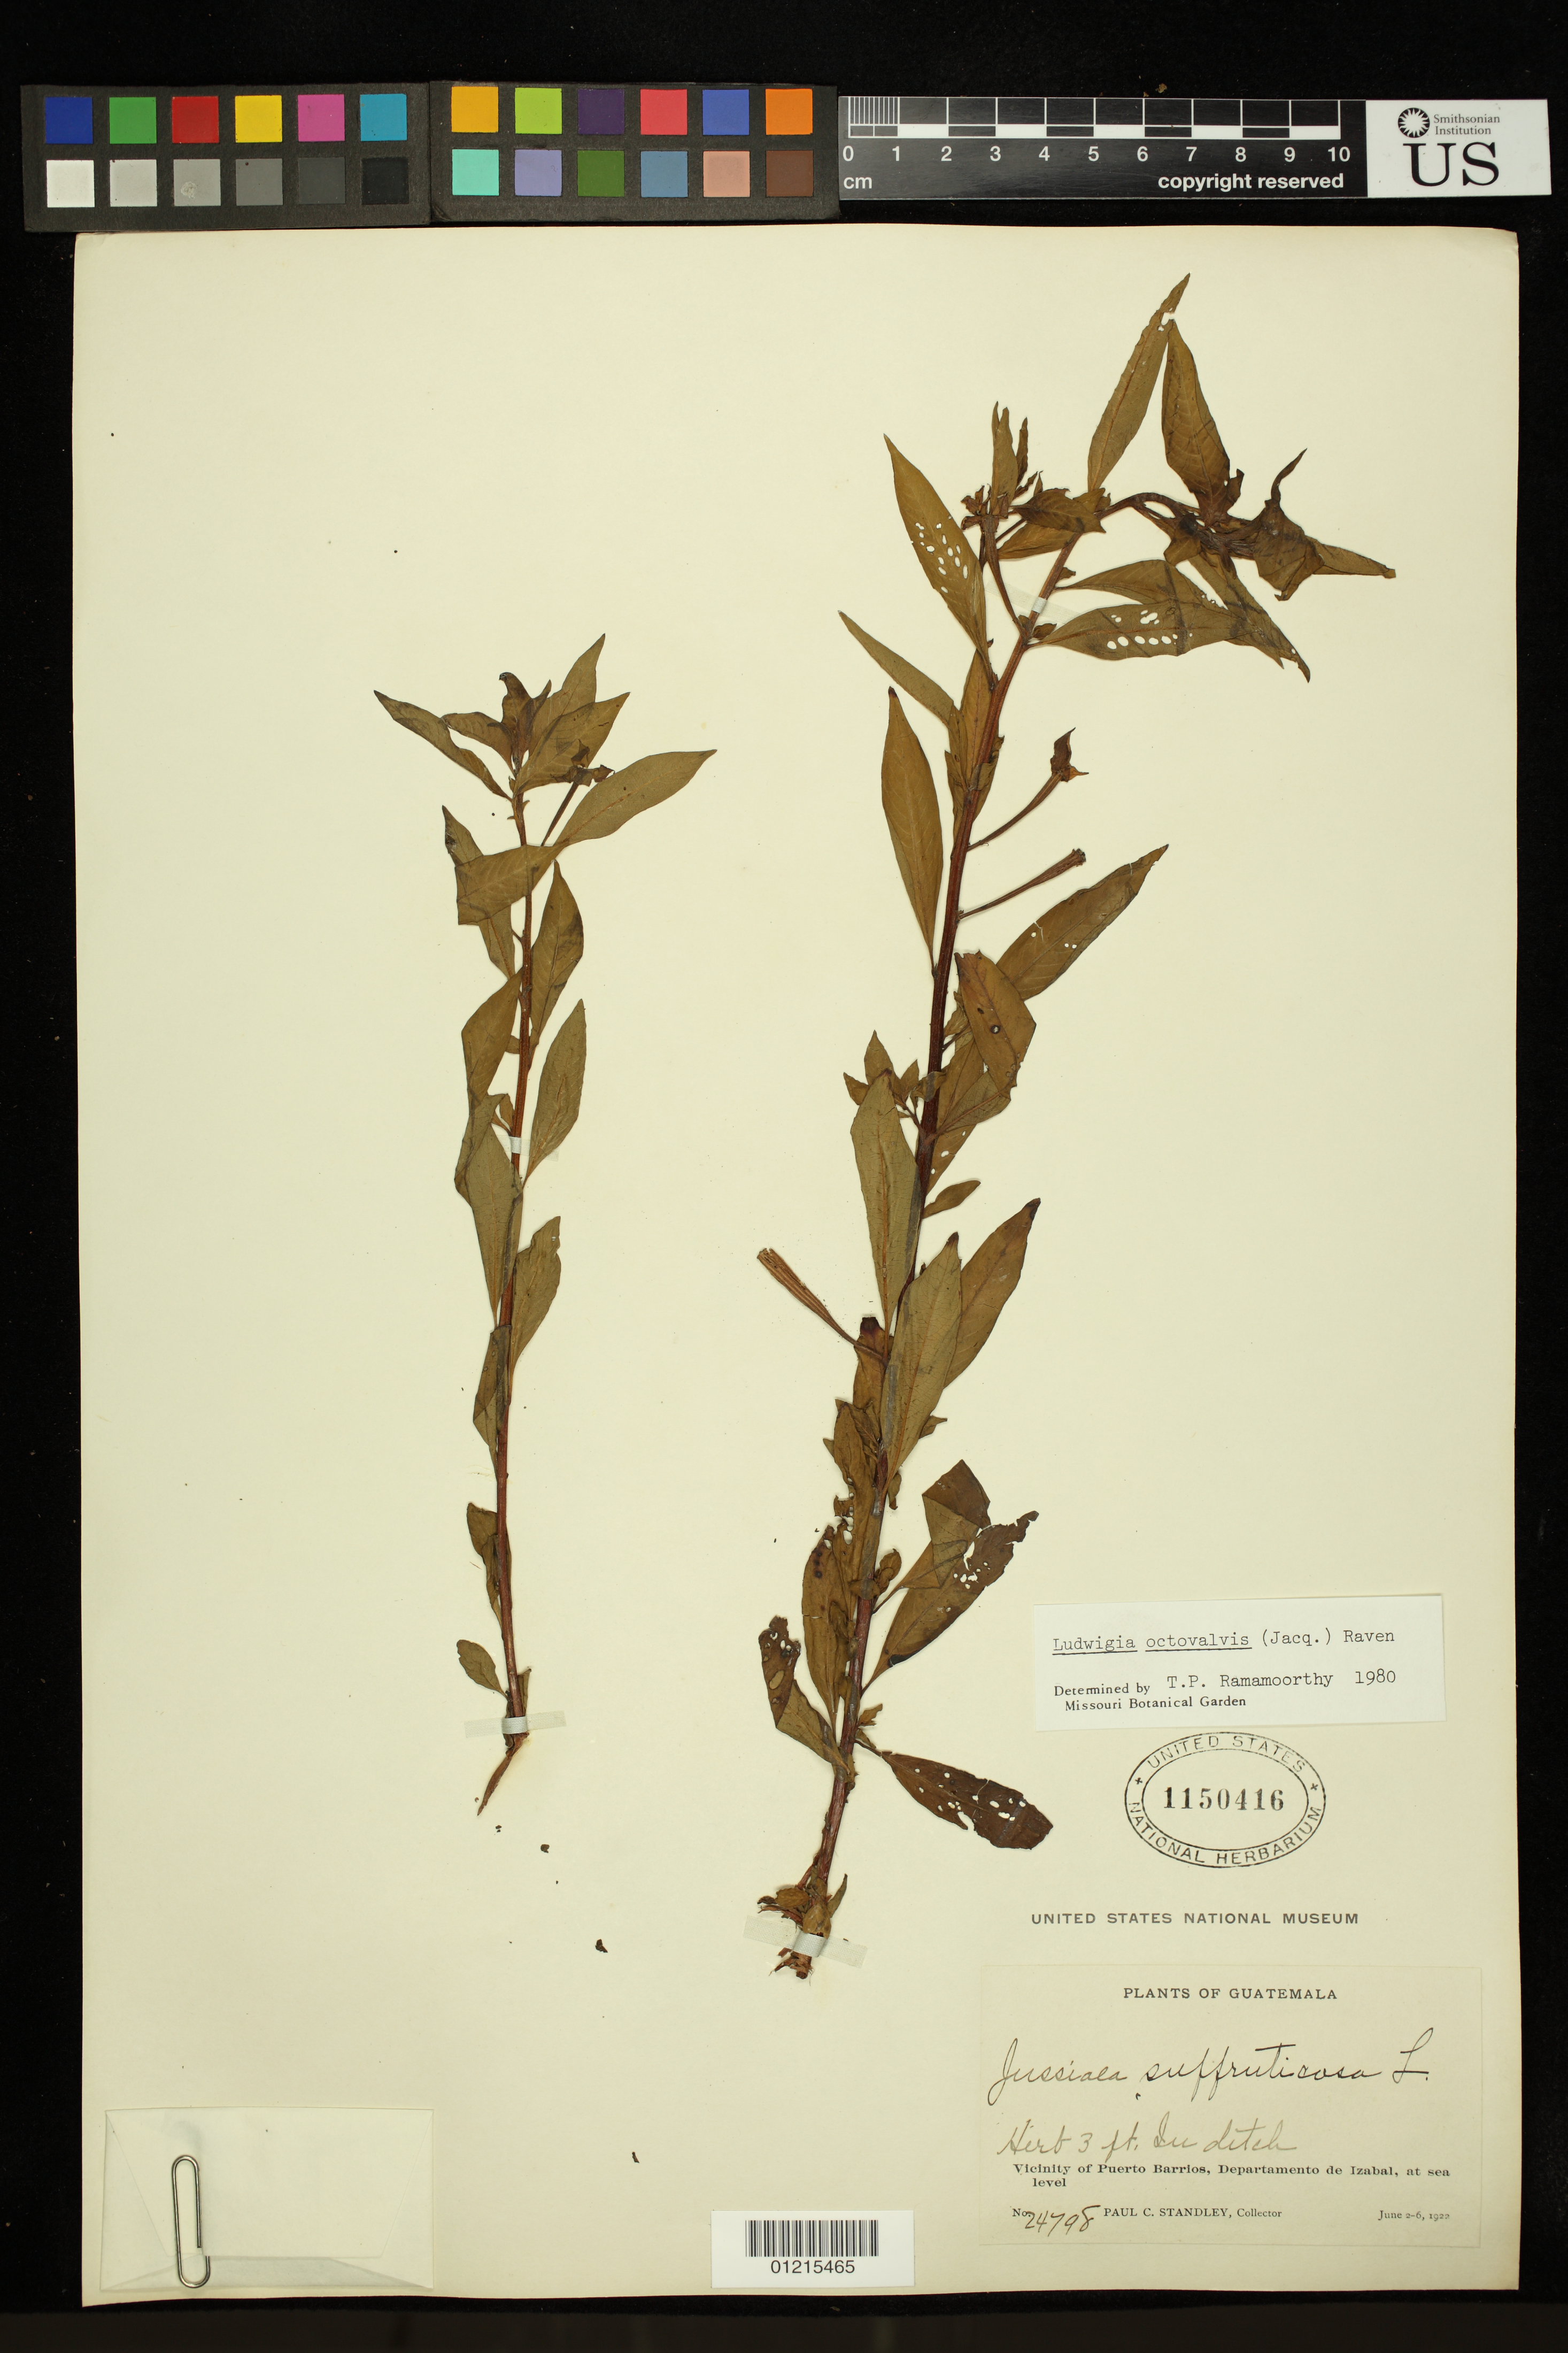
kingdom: Plantae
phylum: Tracheophyta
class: Magnoliopsida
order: Myrtales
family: Onagraceae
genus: Ludwigia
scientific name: Ludwigia octovalvis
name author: (Jacq.) P.H. Raven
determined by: Ramamoorthy, T. P.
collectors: P. C. Standley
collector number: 24798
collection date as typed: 02 Jun 1922 to 06 Jun 1922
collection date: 1922-06-02/1922-06-06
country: Guatemala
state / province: Izabal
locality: Vicinity of Puerto Barrios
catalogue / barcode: US 1150416